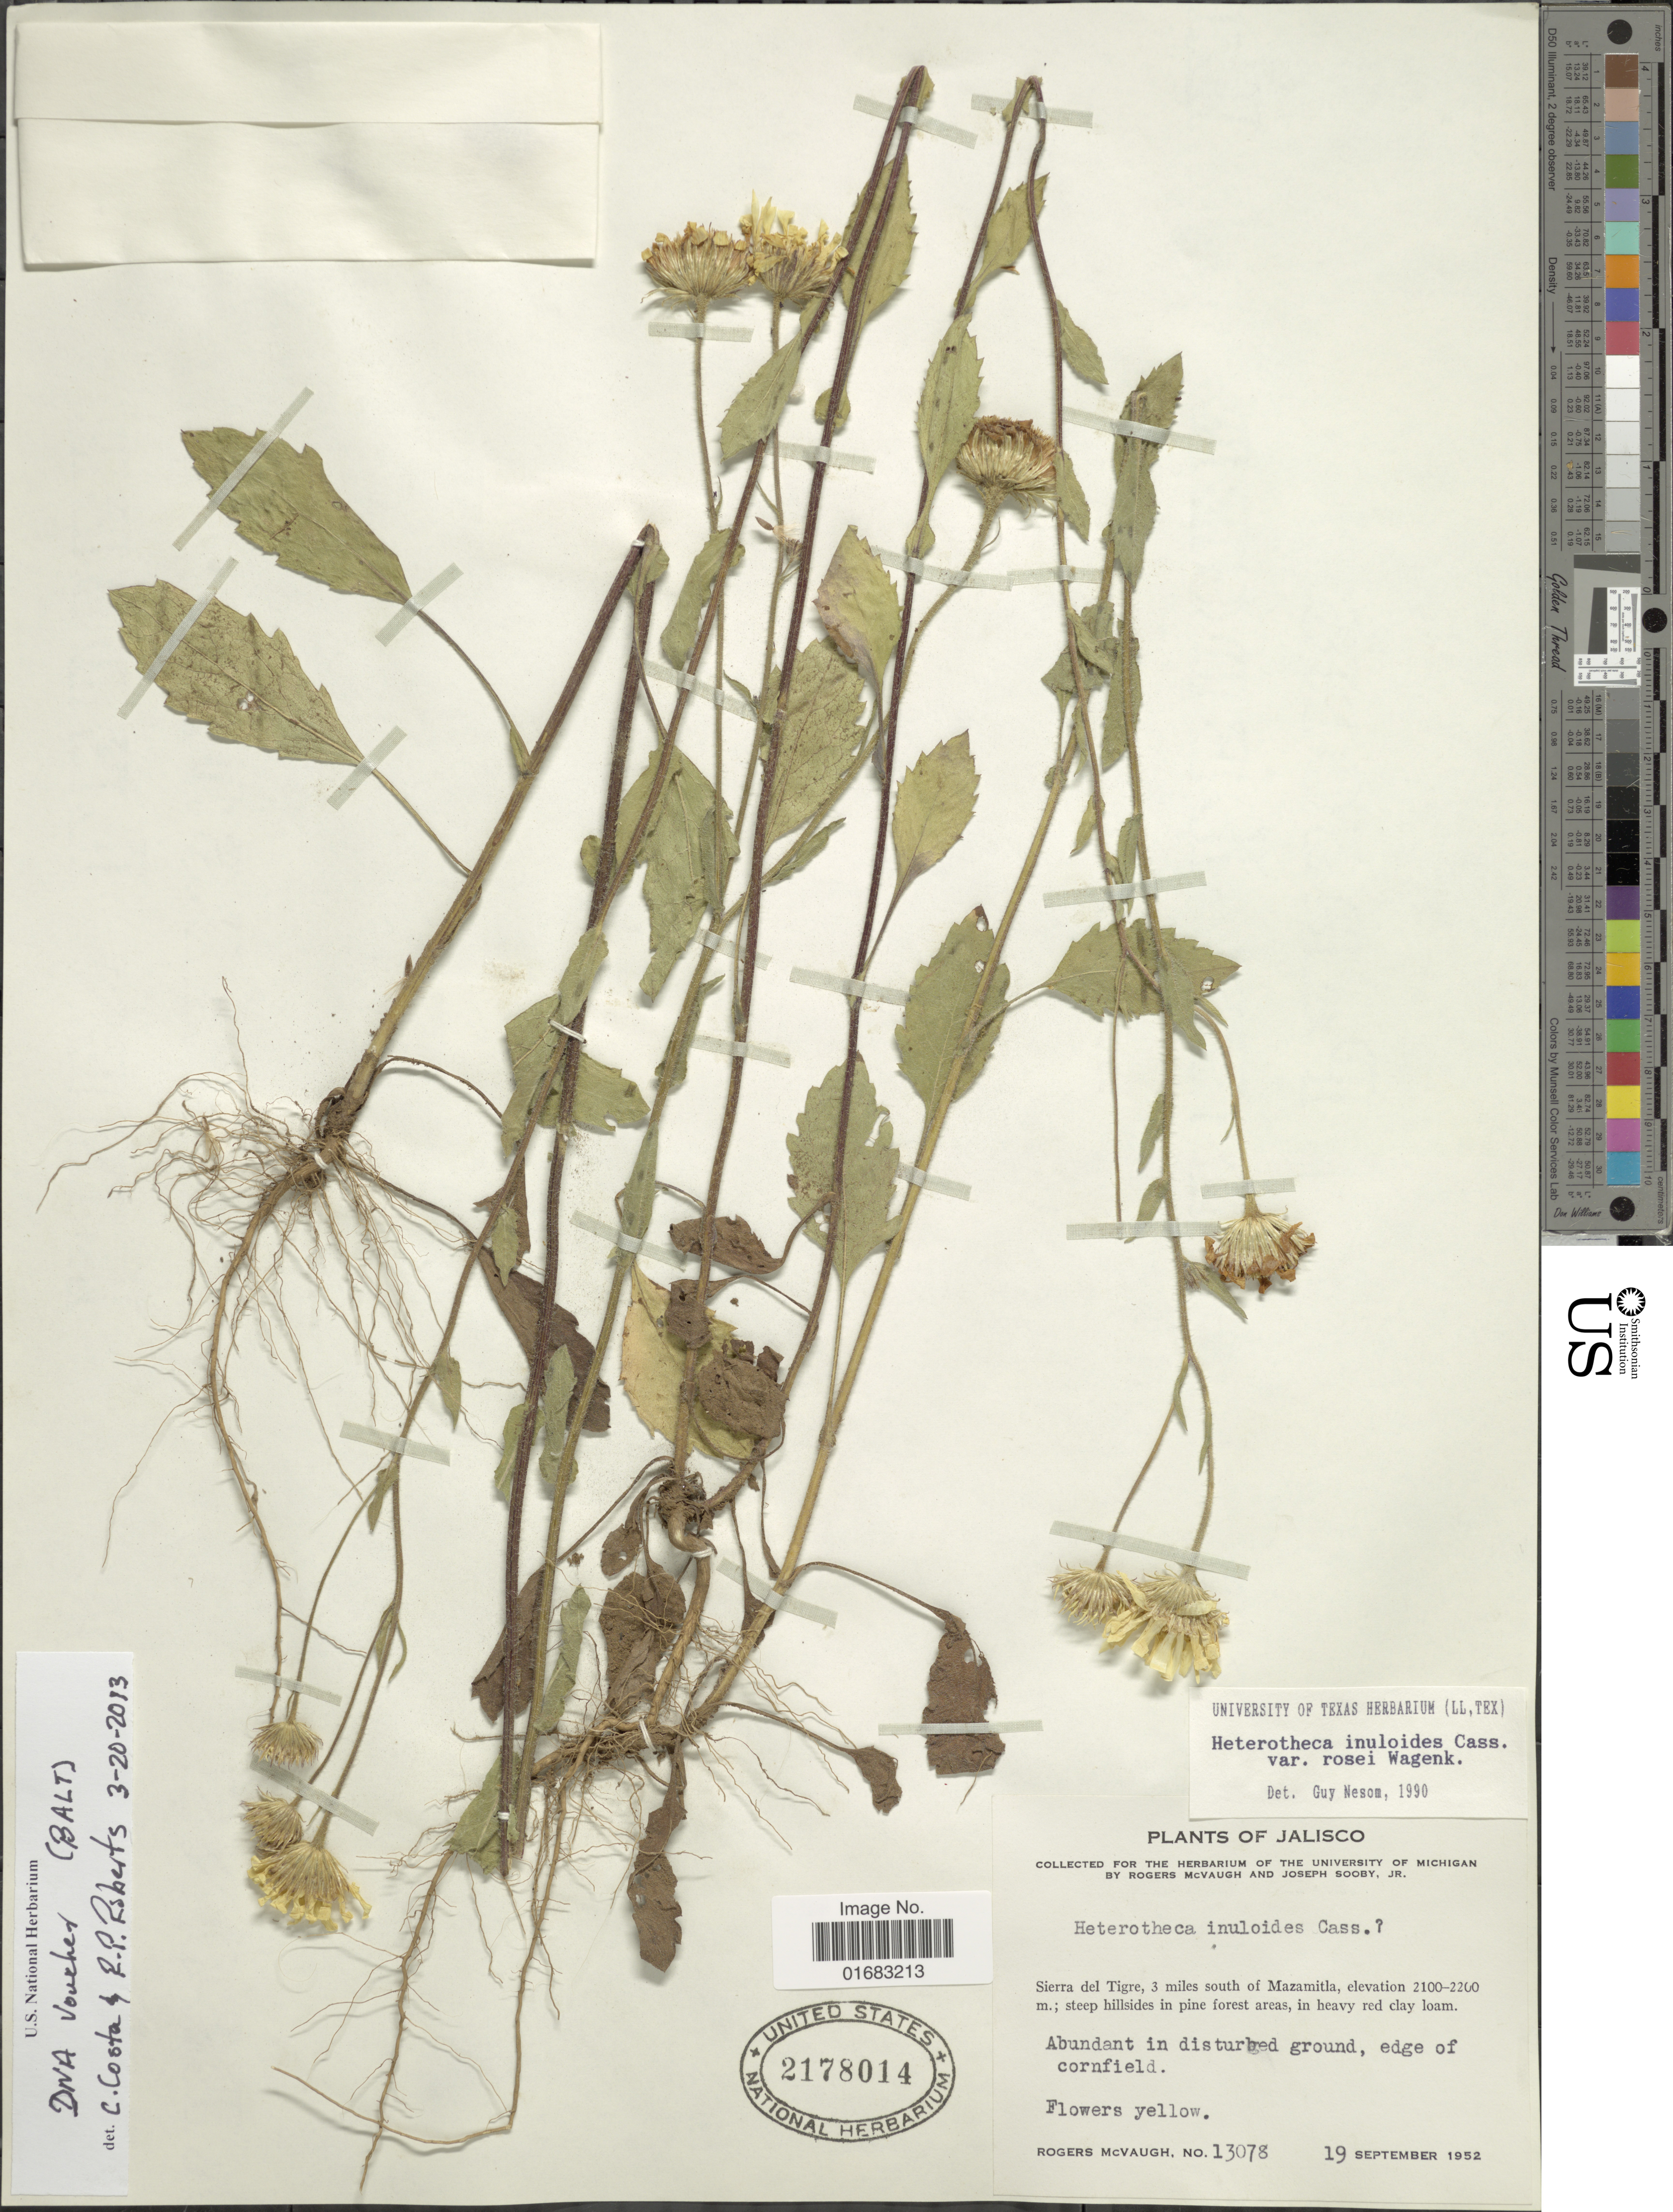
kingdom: Plantae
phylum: Tracheophyta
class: Magnoliopsida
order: Asterales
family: Asteraceae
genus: Heterotheca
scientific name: Heterotheca inuloides var. rosei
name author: B. Wagenkn.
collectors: R. McVaugh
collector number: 13078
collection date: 1952-09-19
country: Mexico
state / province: Jalisco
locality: Jalisco. Sierra del Tigre, 3 miles south of Mazamitla, steep hillsides in pine forest areas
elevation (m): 2100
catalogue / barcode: US 2178014